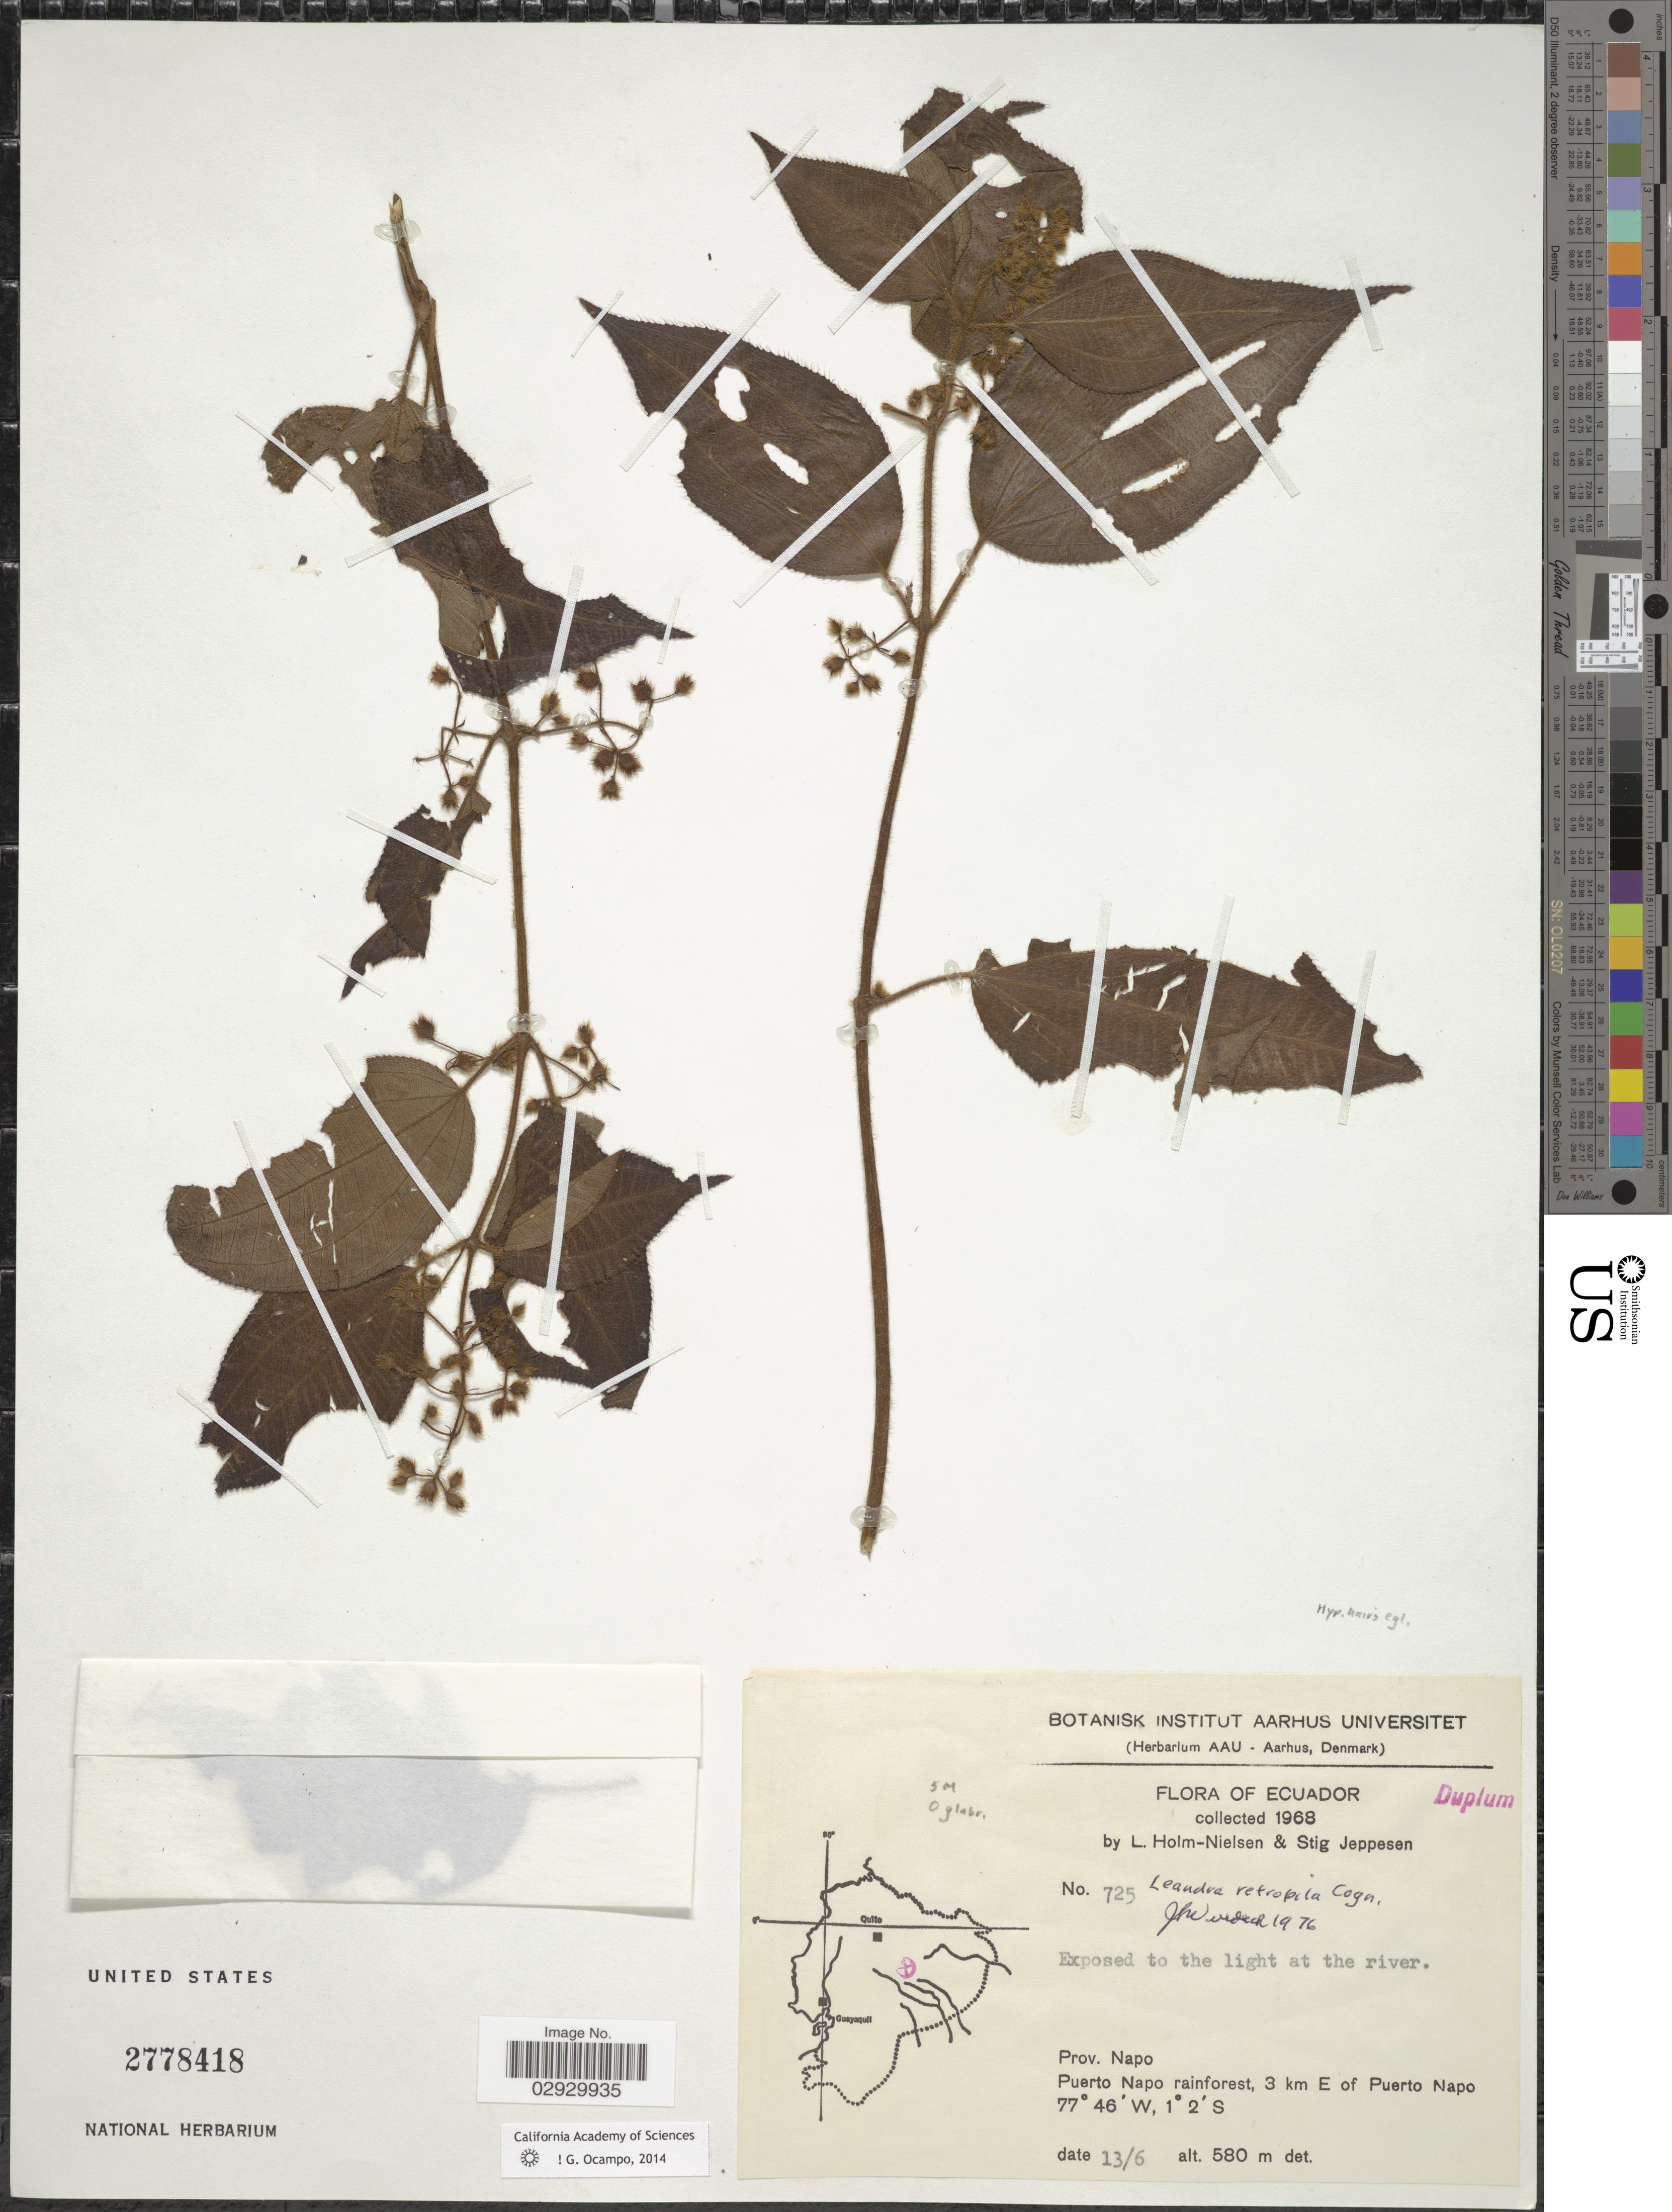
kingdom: Plantae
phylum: Tracheophyta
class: Magnoliopsida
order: Myrtales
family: Melastomataceae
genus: Leandra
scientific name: Leandra retropila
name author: Cogn.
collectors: L. Holm-Nielsen & S. Jeppesen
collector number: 725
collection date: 1968-06-13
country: Ecuador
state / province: Napo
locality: Puerto Napo rainforest, 3 km E of Puerto Napo.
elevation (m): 580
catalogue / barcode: US 2778418